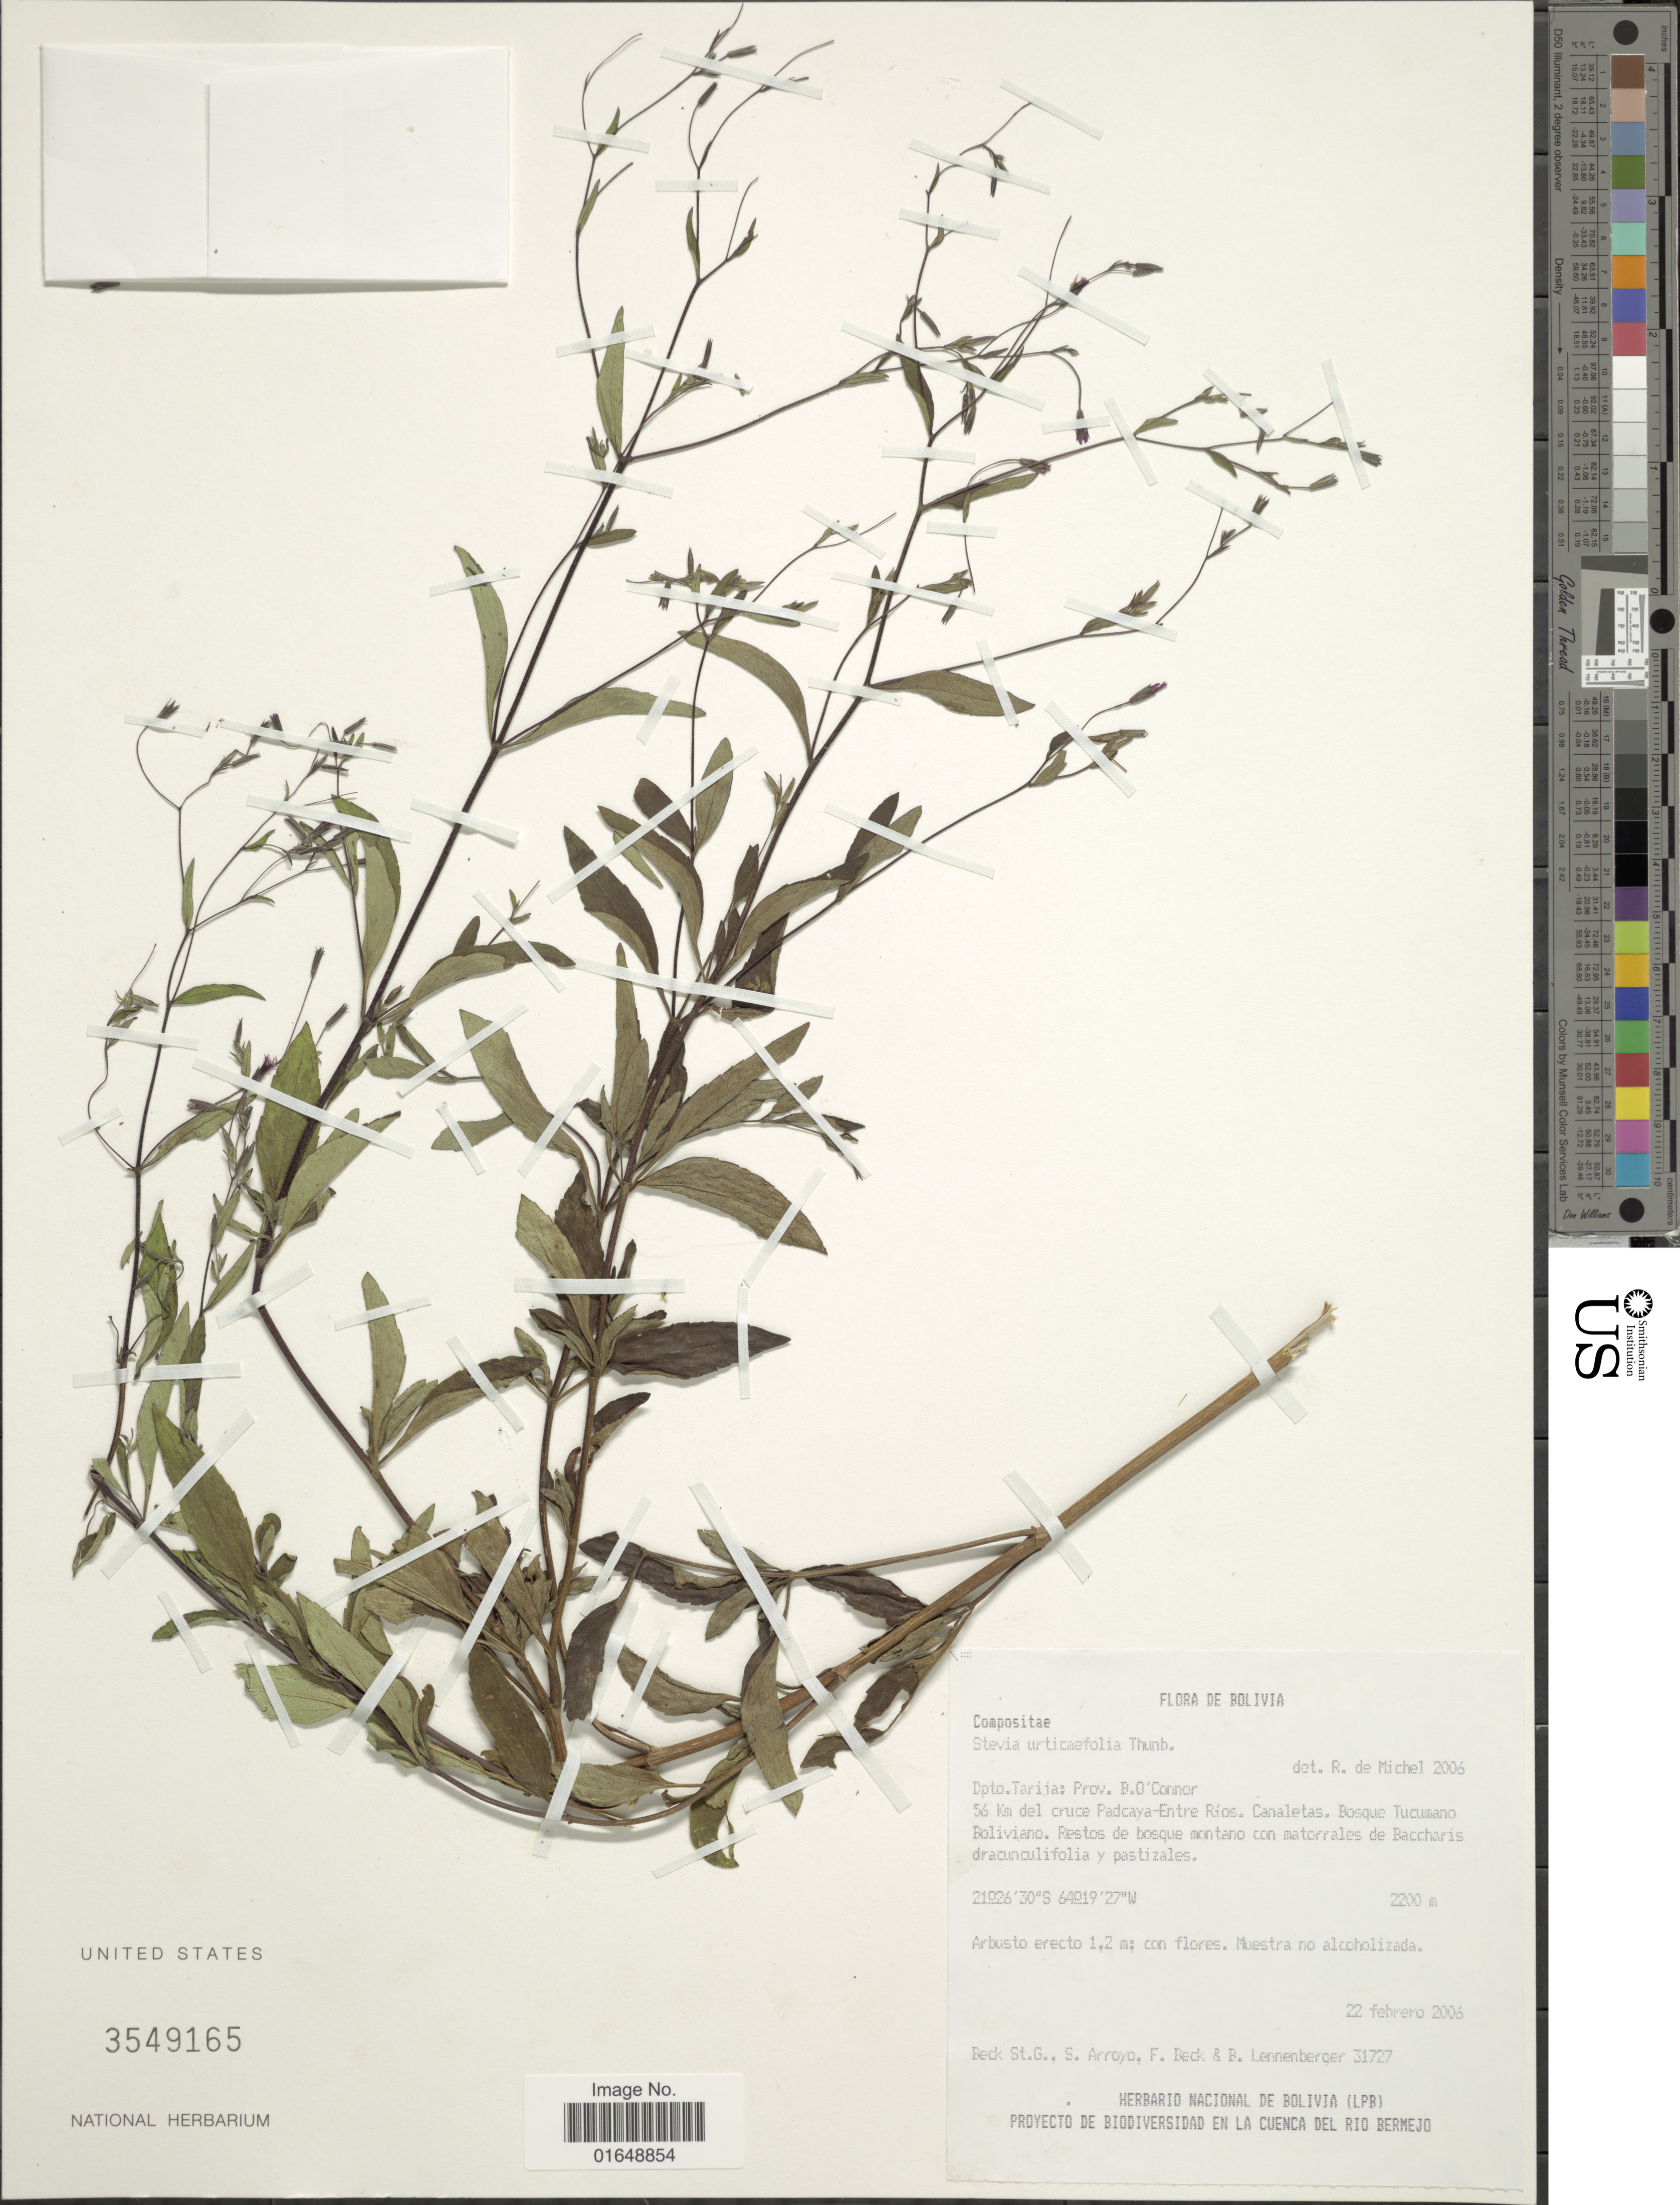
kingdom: Plantae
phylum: Tracheophyta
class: Magnoliopsida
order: Asterales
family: Asteraceae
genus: Stevia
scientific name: Stevia urticaefolia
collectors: S. G. Beck, Arroyo, S., F. Beck & B. Lennenberger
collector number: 31727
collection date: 2006-02-22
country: Bolivia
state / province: Tarija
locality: Dpto. Tarija: Prov. B.O'Connor, 56 Km del cruce Padcaya-Entre Rios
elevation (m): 2200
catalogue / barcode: US 3549165